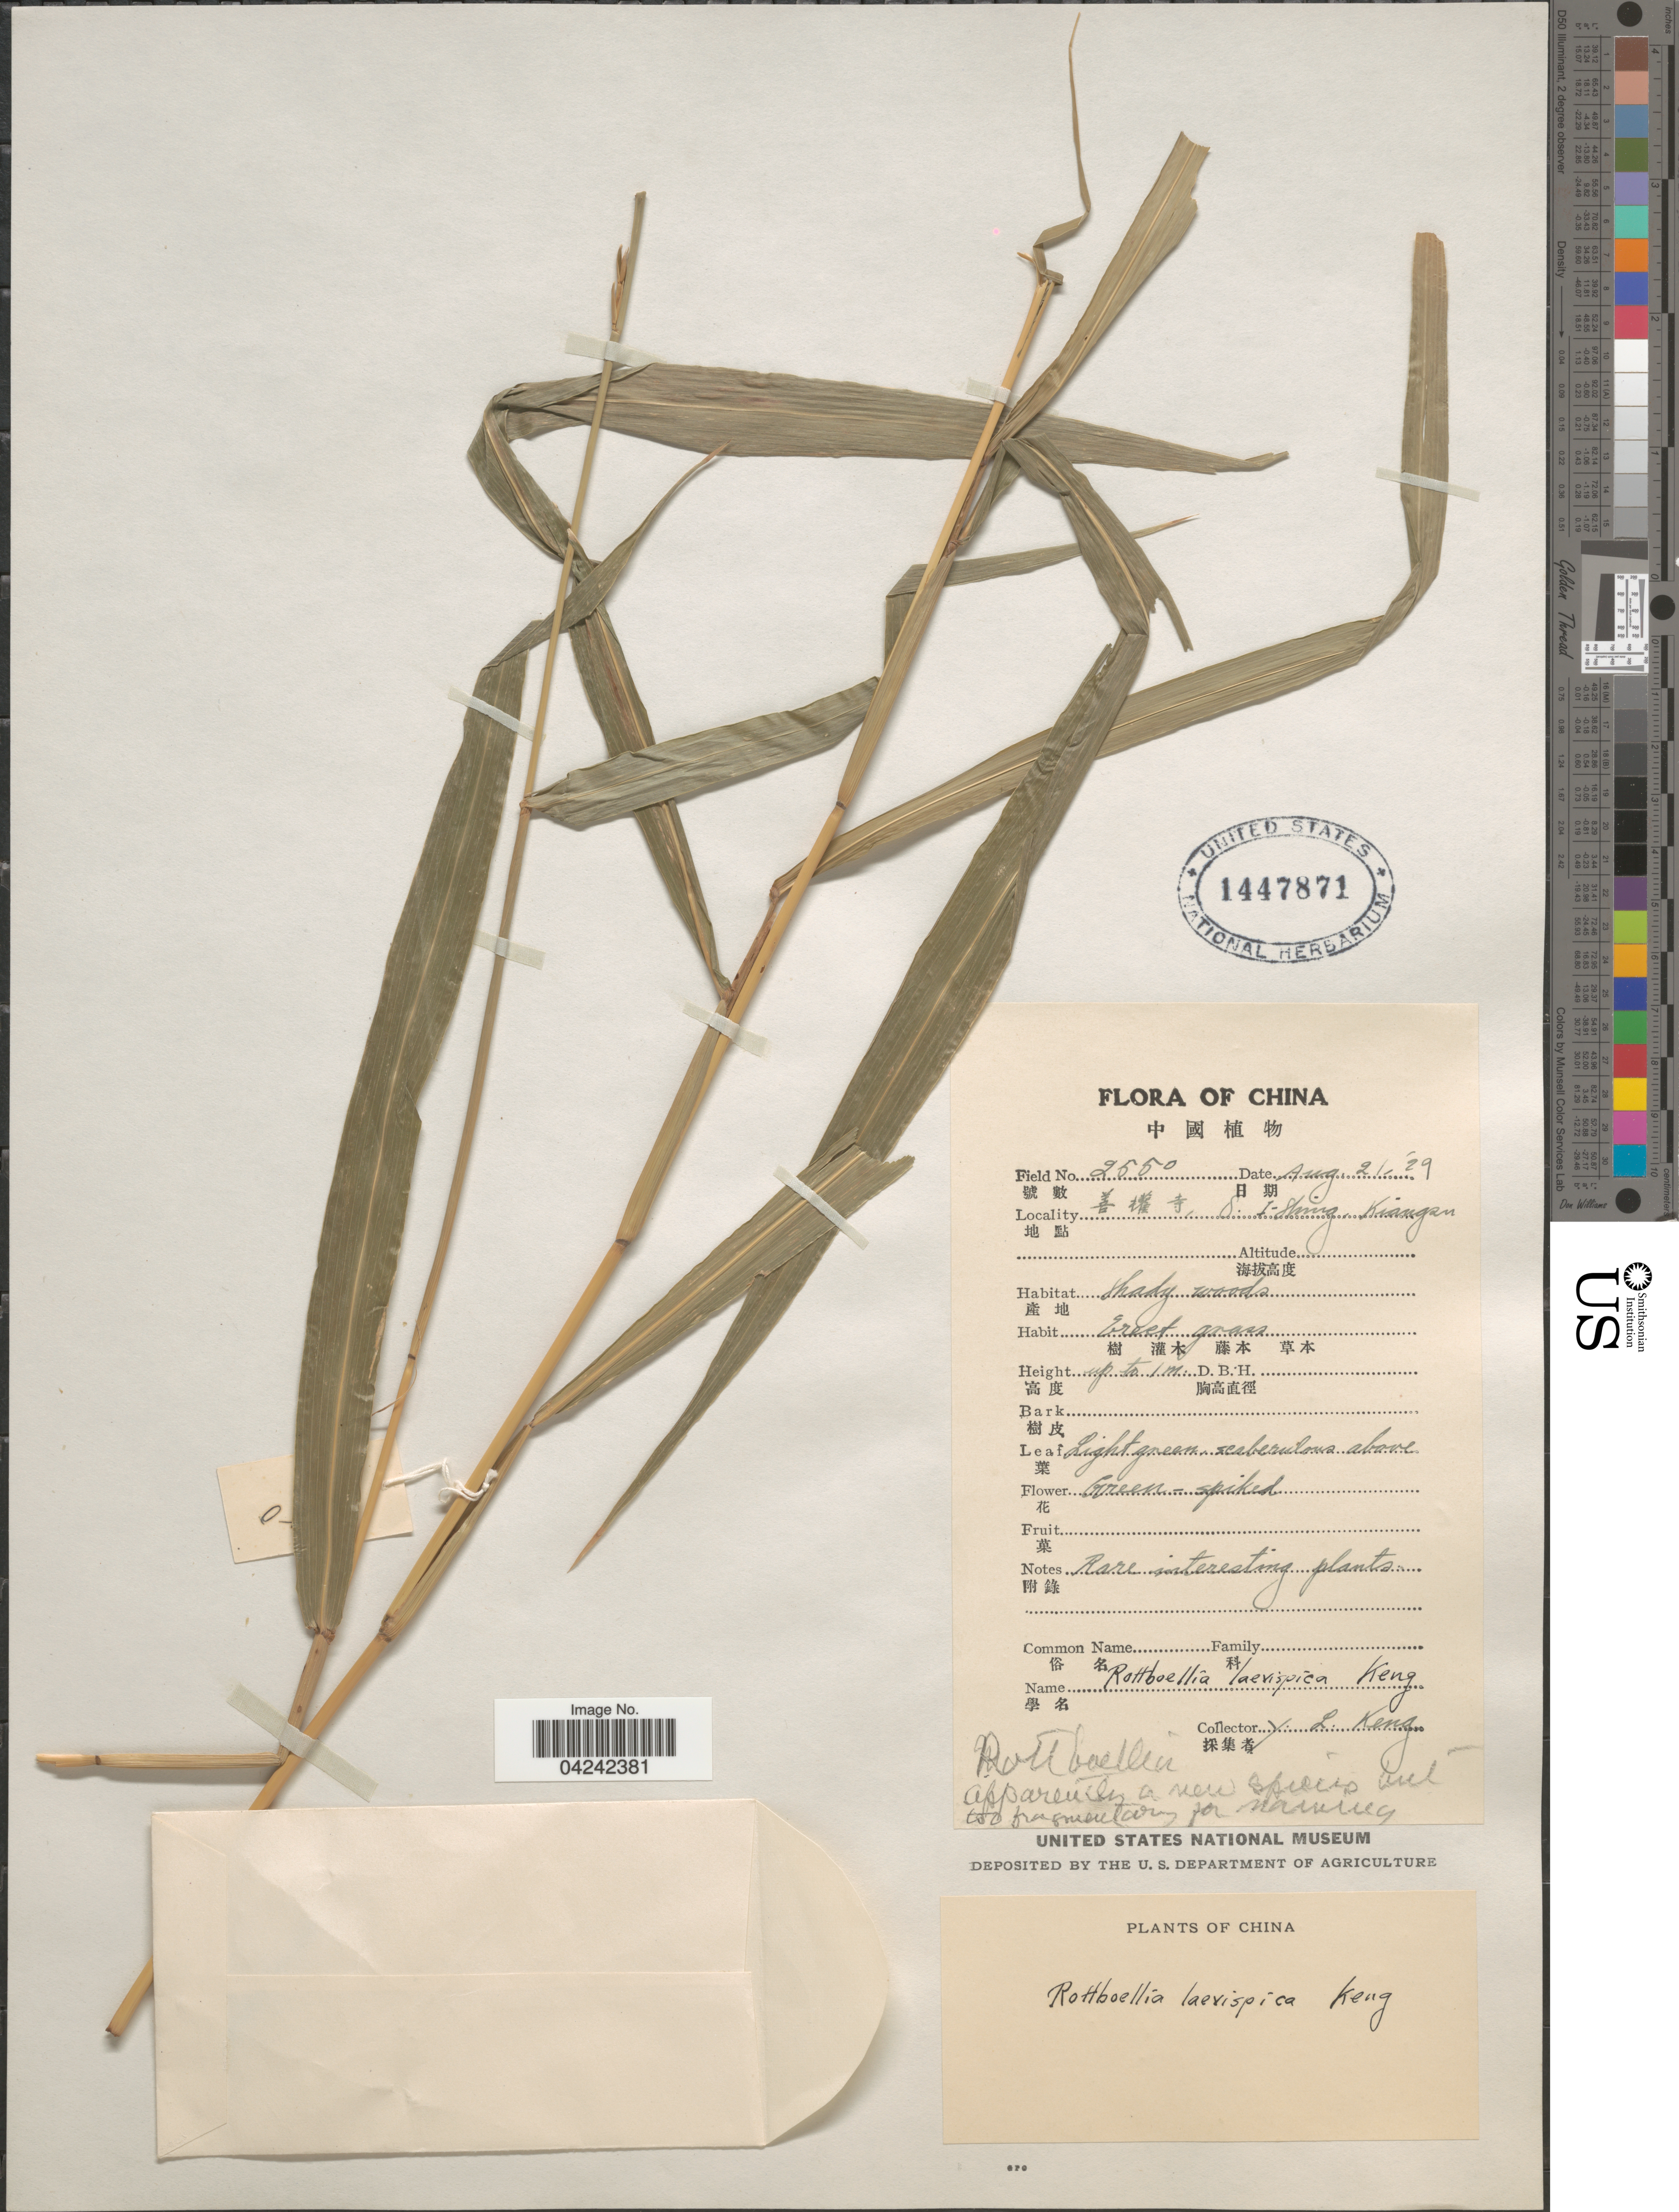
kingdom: Plantae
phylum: Tracheophyta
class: Liliopsida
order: Poales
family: Poaceae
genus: Rottboellia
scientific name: Rottboellia laevispica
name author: Keng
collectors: Y. L. Keng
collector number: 2550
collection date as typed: Transcribed d/m/y: 21/8/29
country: China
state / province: Jiangsu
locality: X. S. I-Shing, Kiangsu.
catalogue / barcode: US 1447871